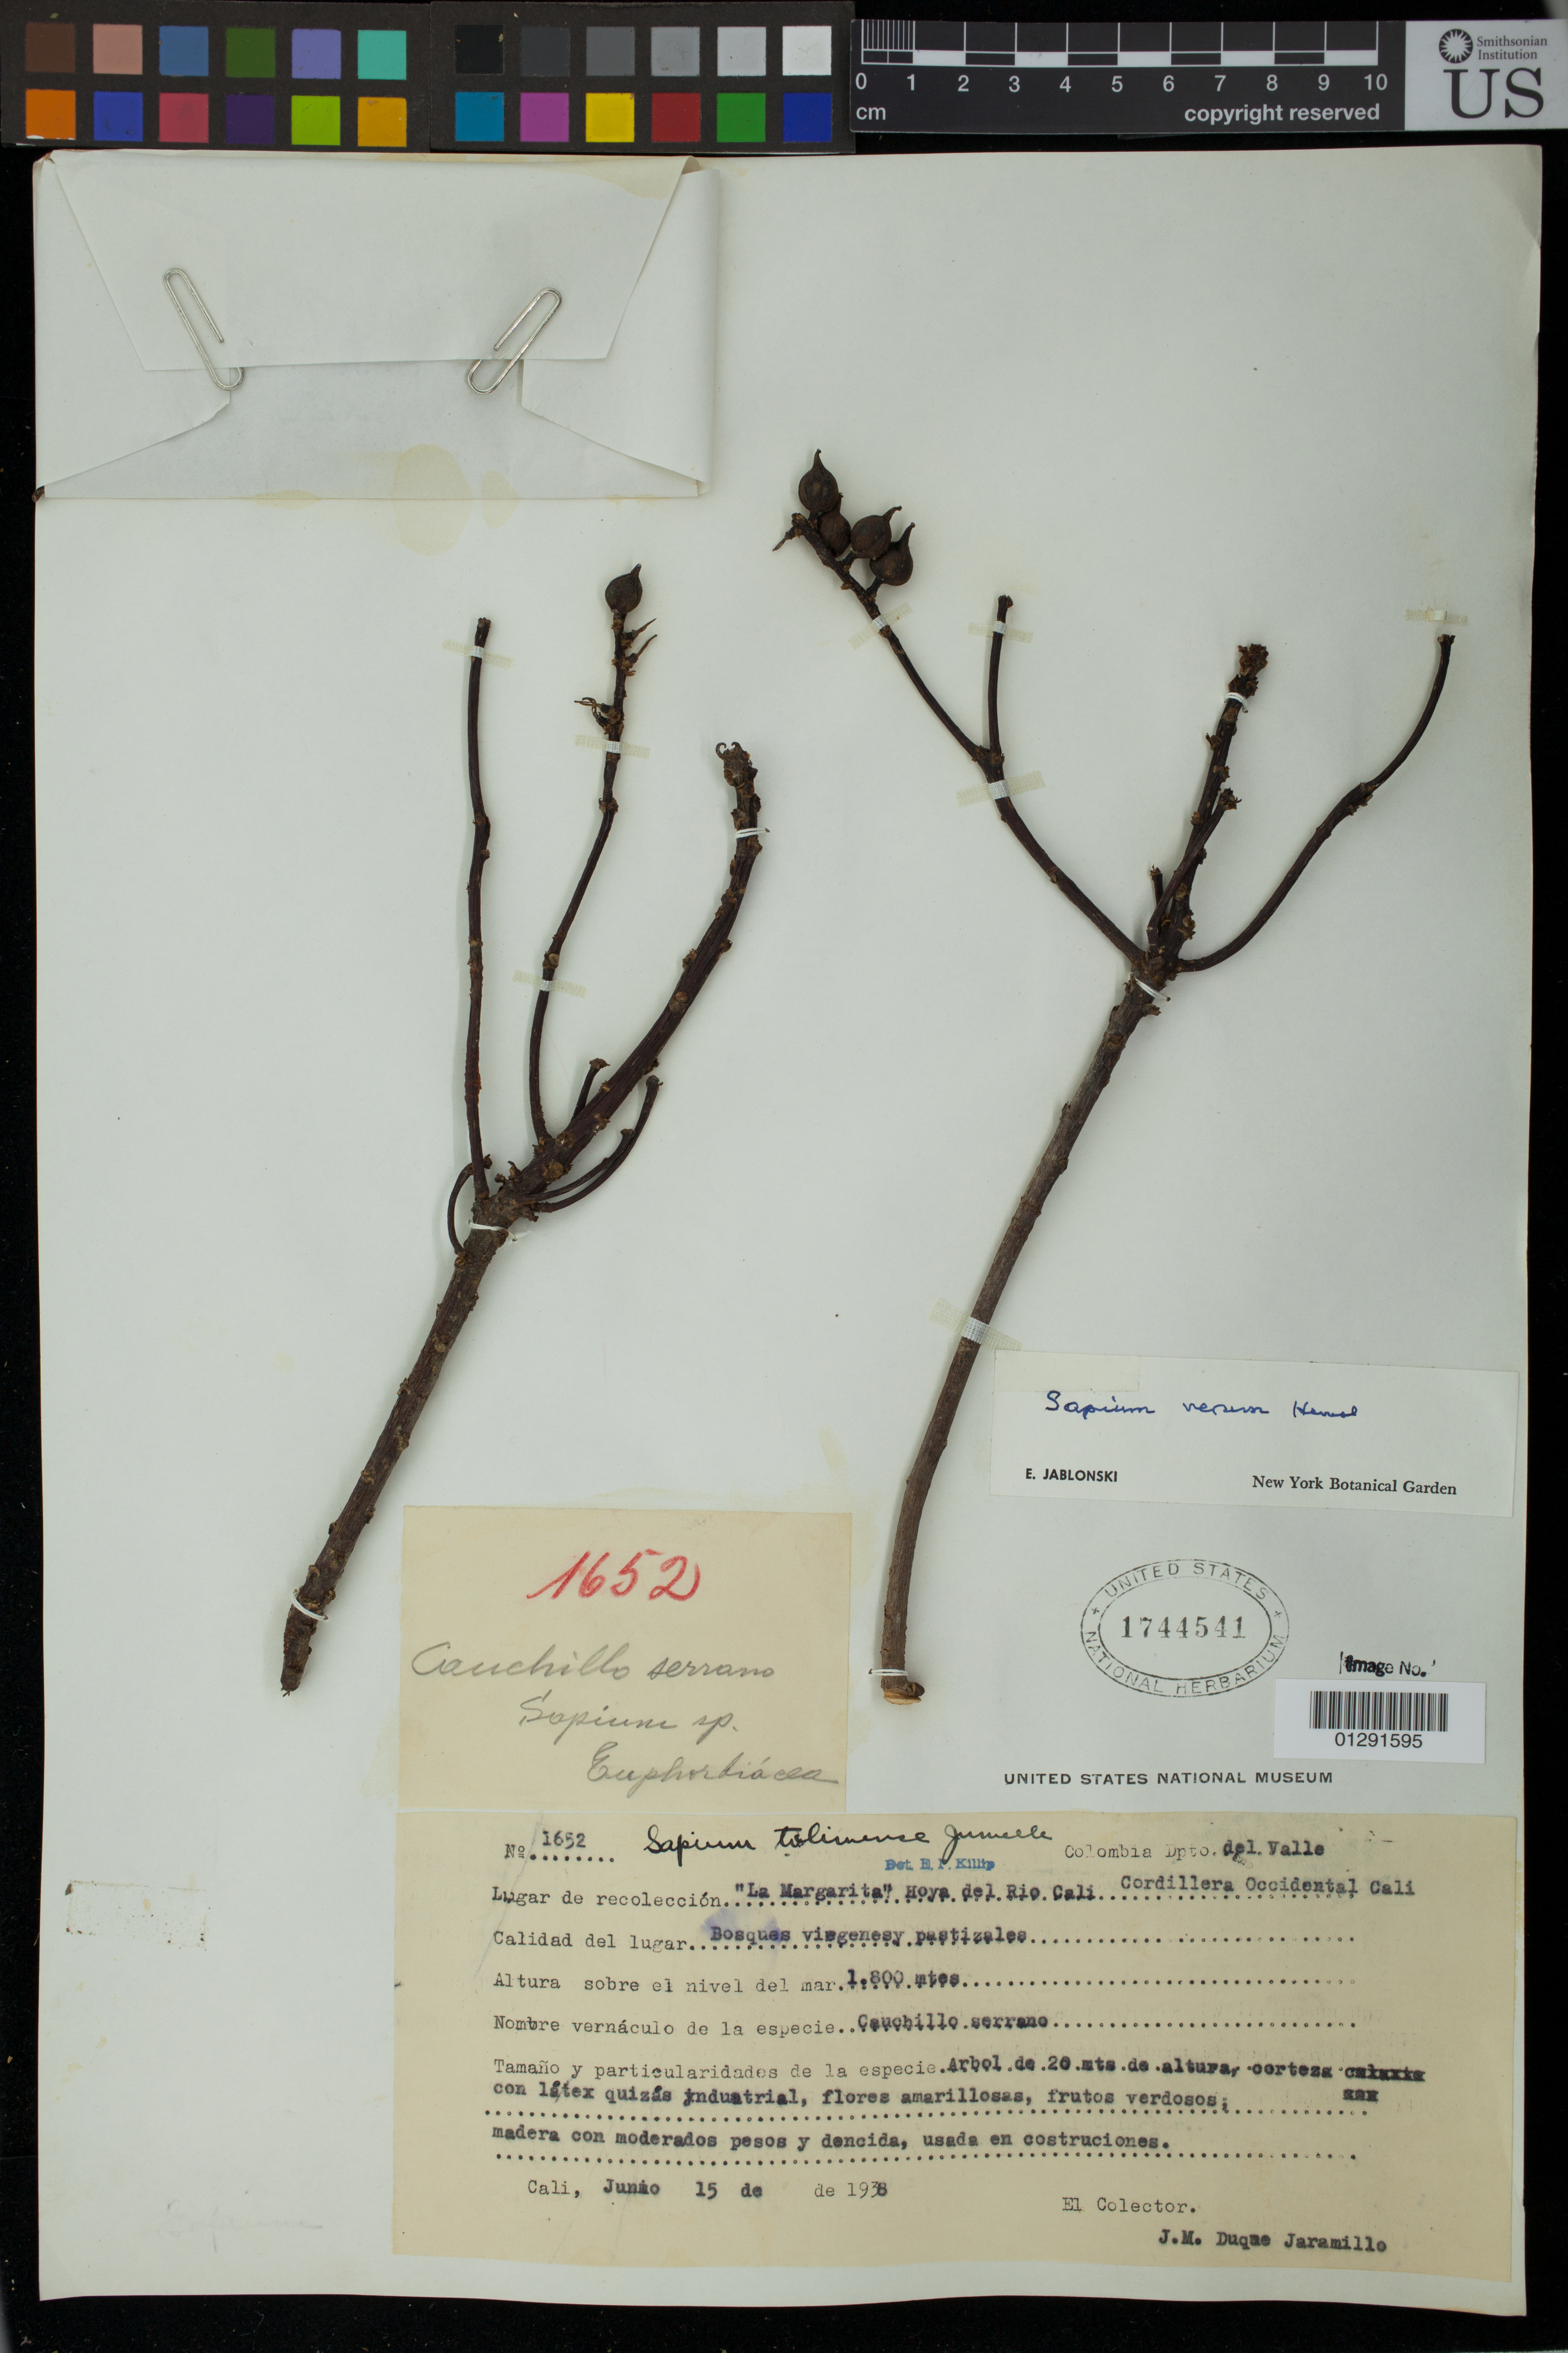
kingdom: Plantae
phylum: Tracheophyta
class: Magnoliopsida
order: Malpighiales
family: Euphorbiaceae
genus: Sapium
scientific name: Sapium stylare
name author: Müll. Arg.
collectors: J. M. Duque Jaramillo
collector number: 1652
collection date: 1938-06-15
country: Colombia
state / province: Valle del Cauca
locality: "La Margarita", Hoya del Rio Cali ,Cordillera Occidental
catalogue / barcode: US 1744541